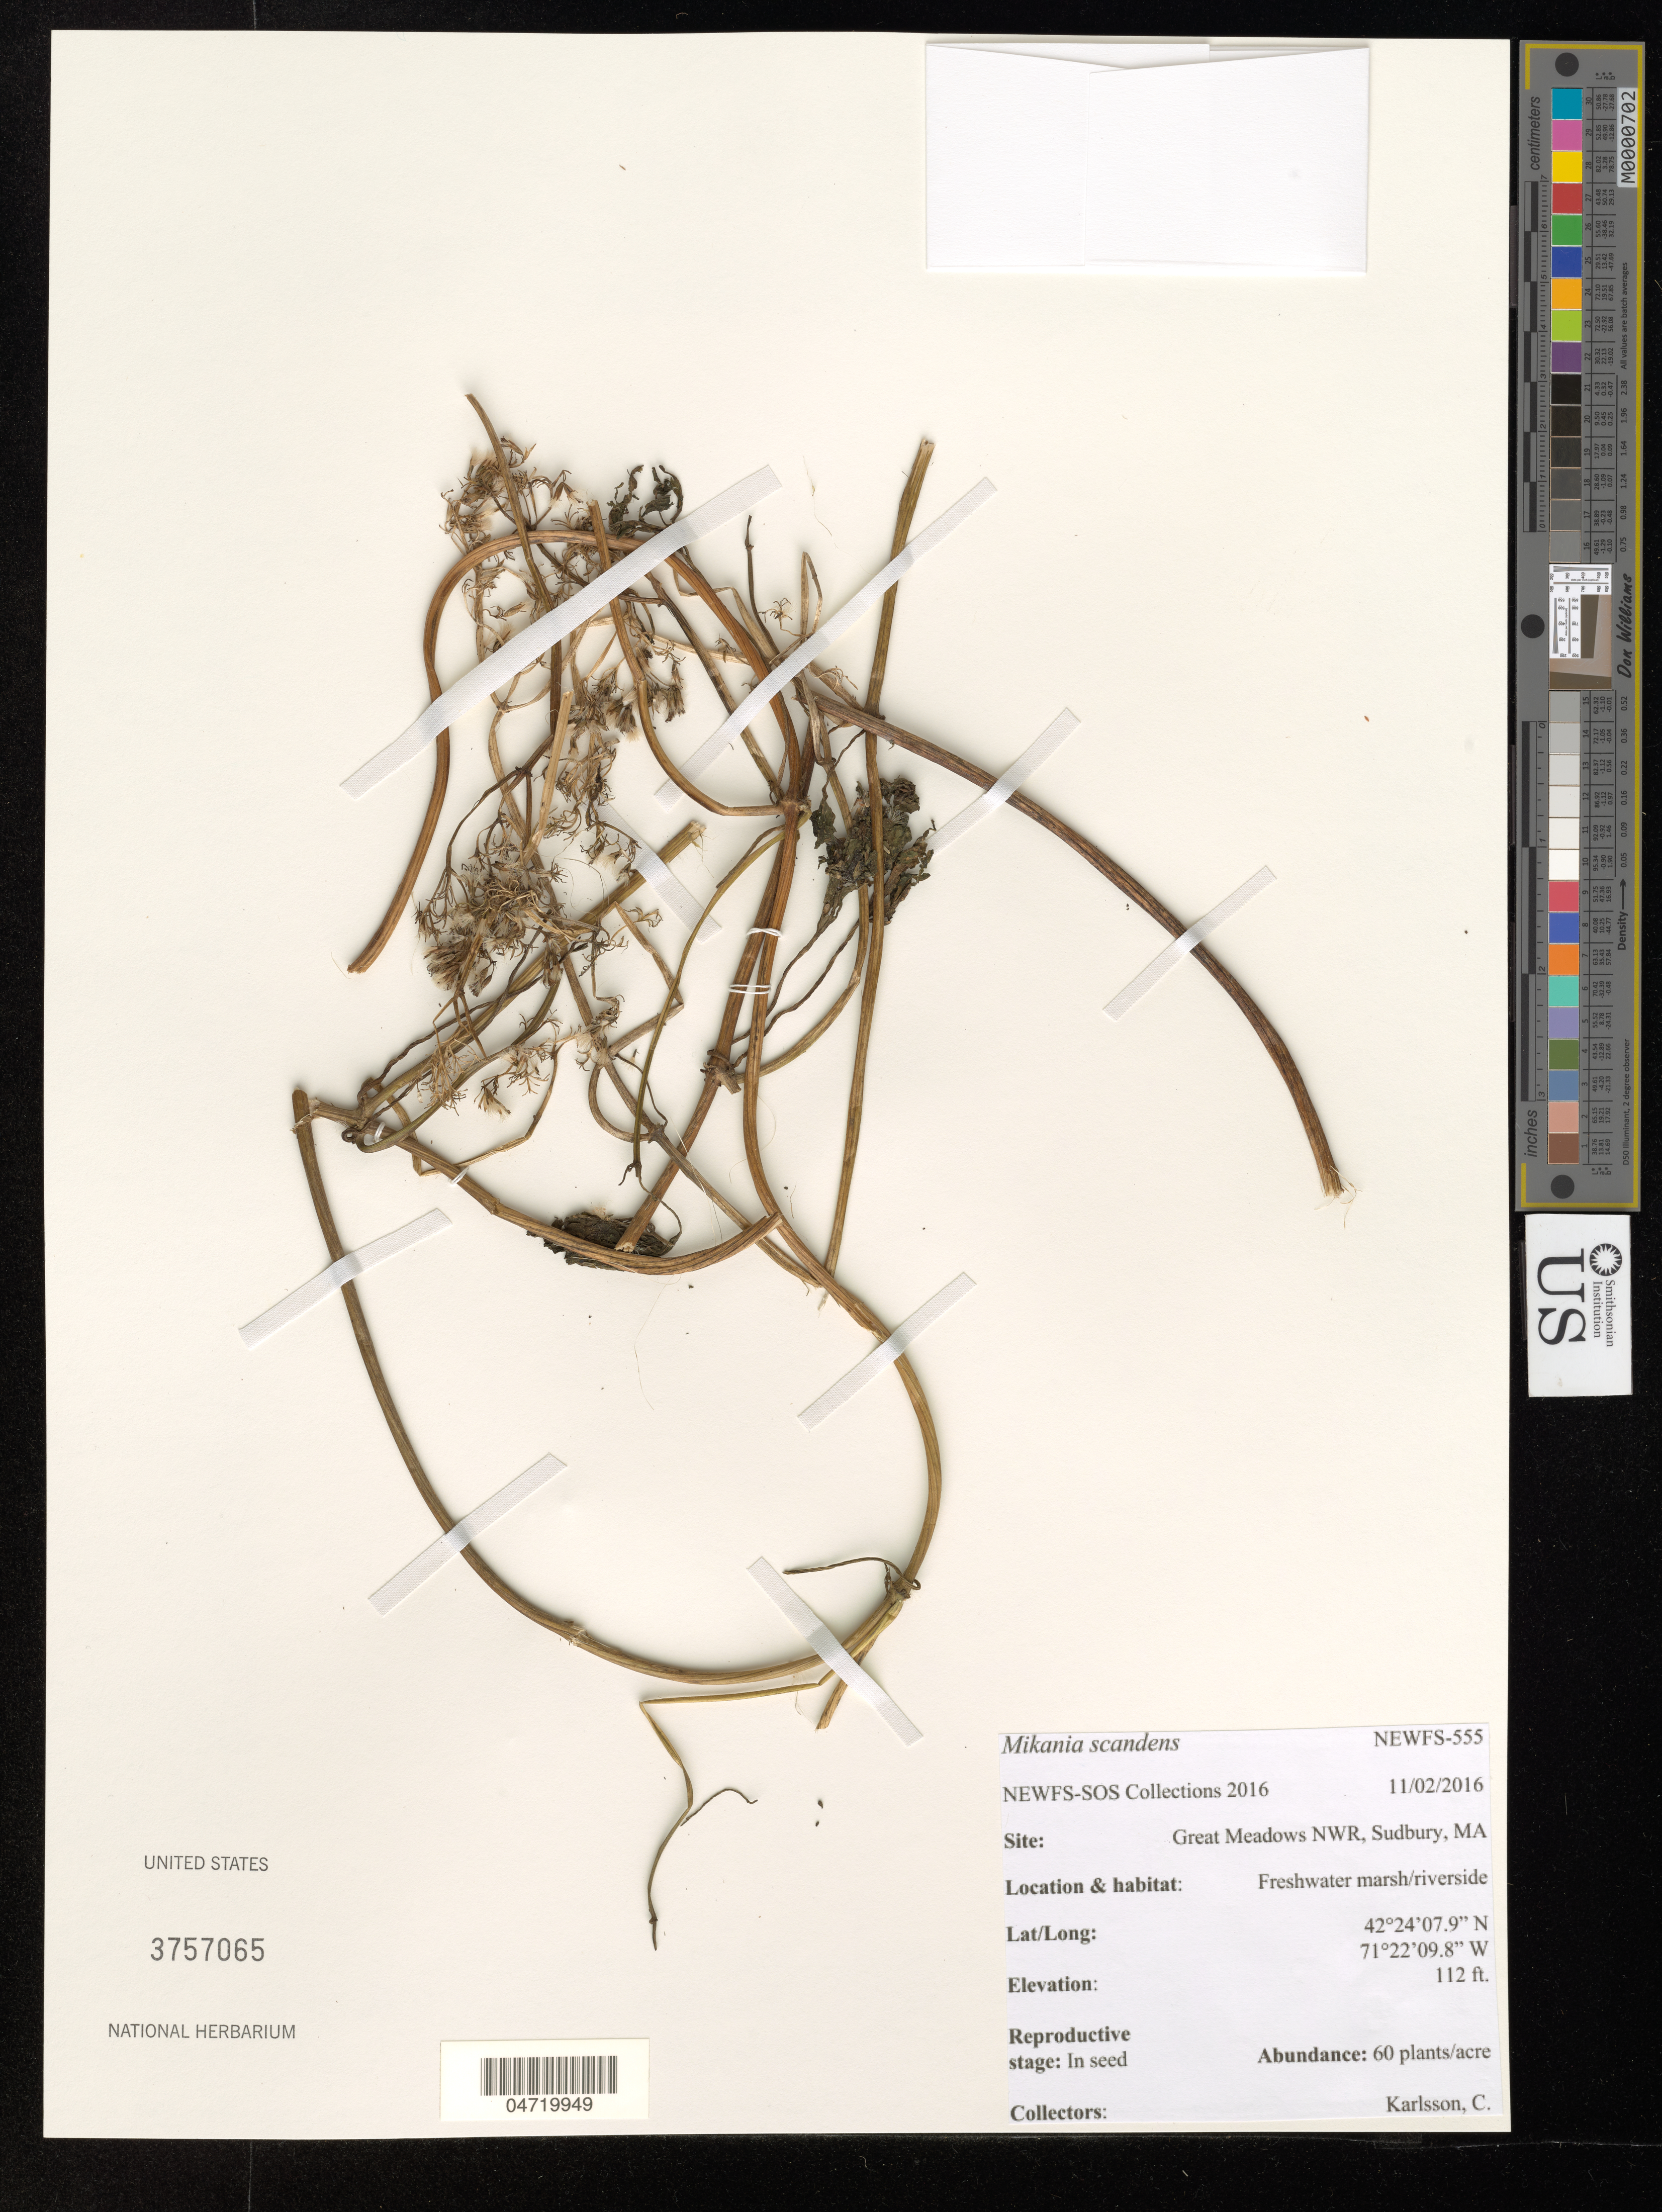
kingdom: Plantae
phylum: Tracheophyta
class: Magnoliopsida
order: Asterales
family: Asteraceae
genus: Mikania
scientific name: Mikania scandens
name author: (L.) Willd.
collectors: C. Karlsson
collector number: NEWFS-555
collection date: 2016-11-02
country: United States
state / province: Massachusetts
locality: Great Meadows NWR Sudbury.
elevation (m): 34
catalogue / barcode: US 3757065